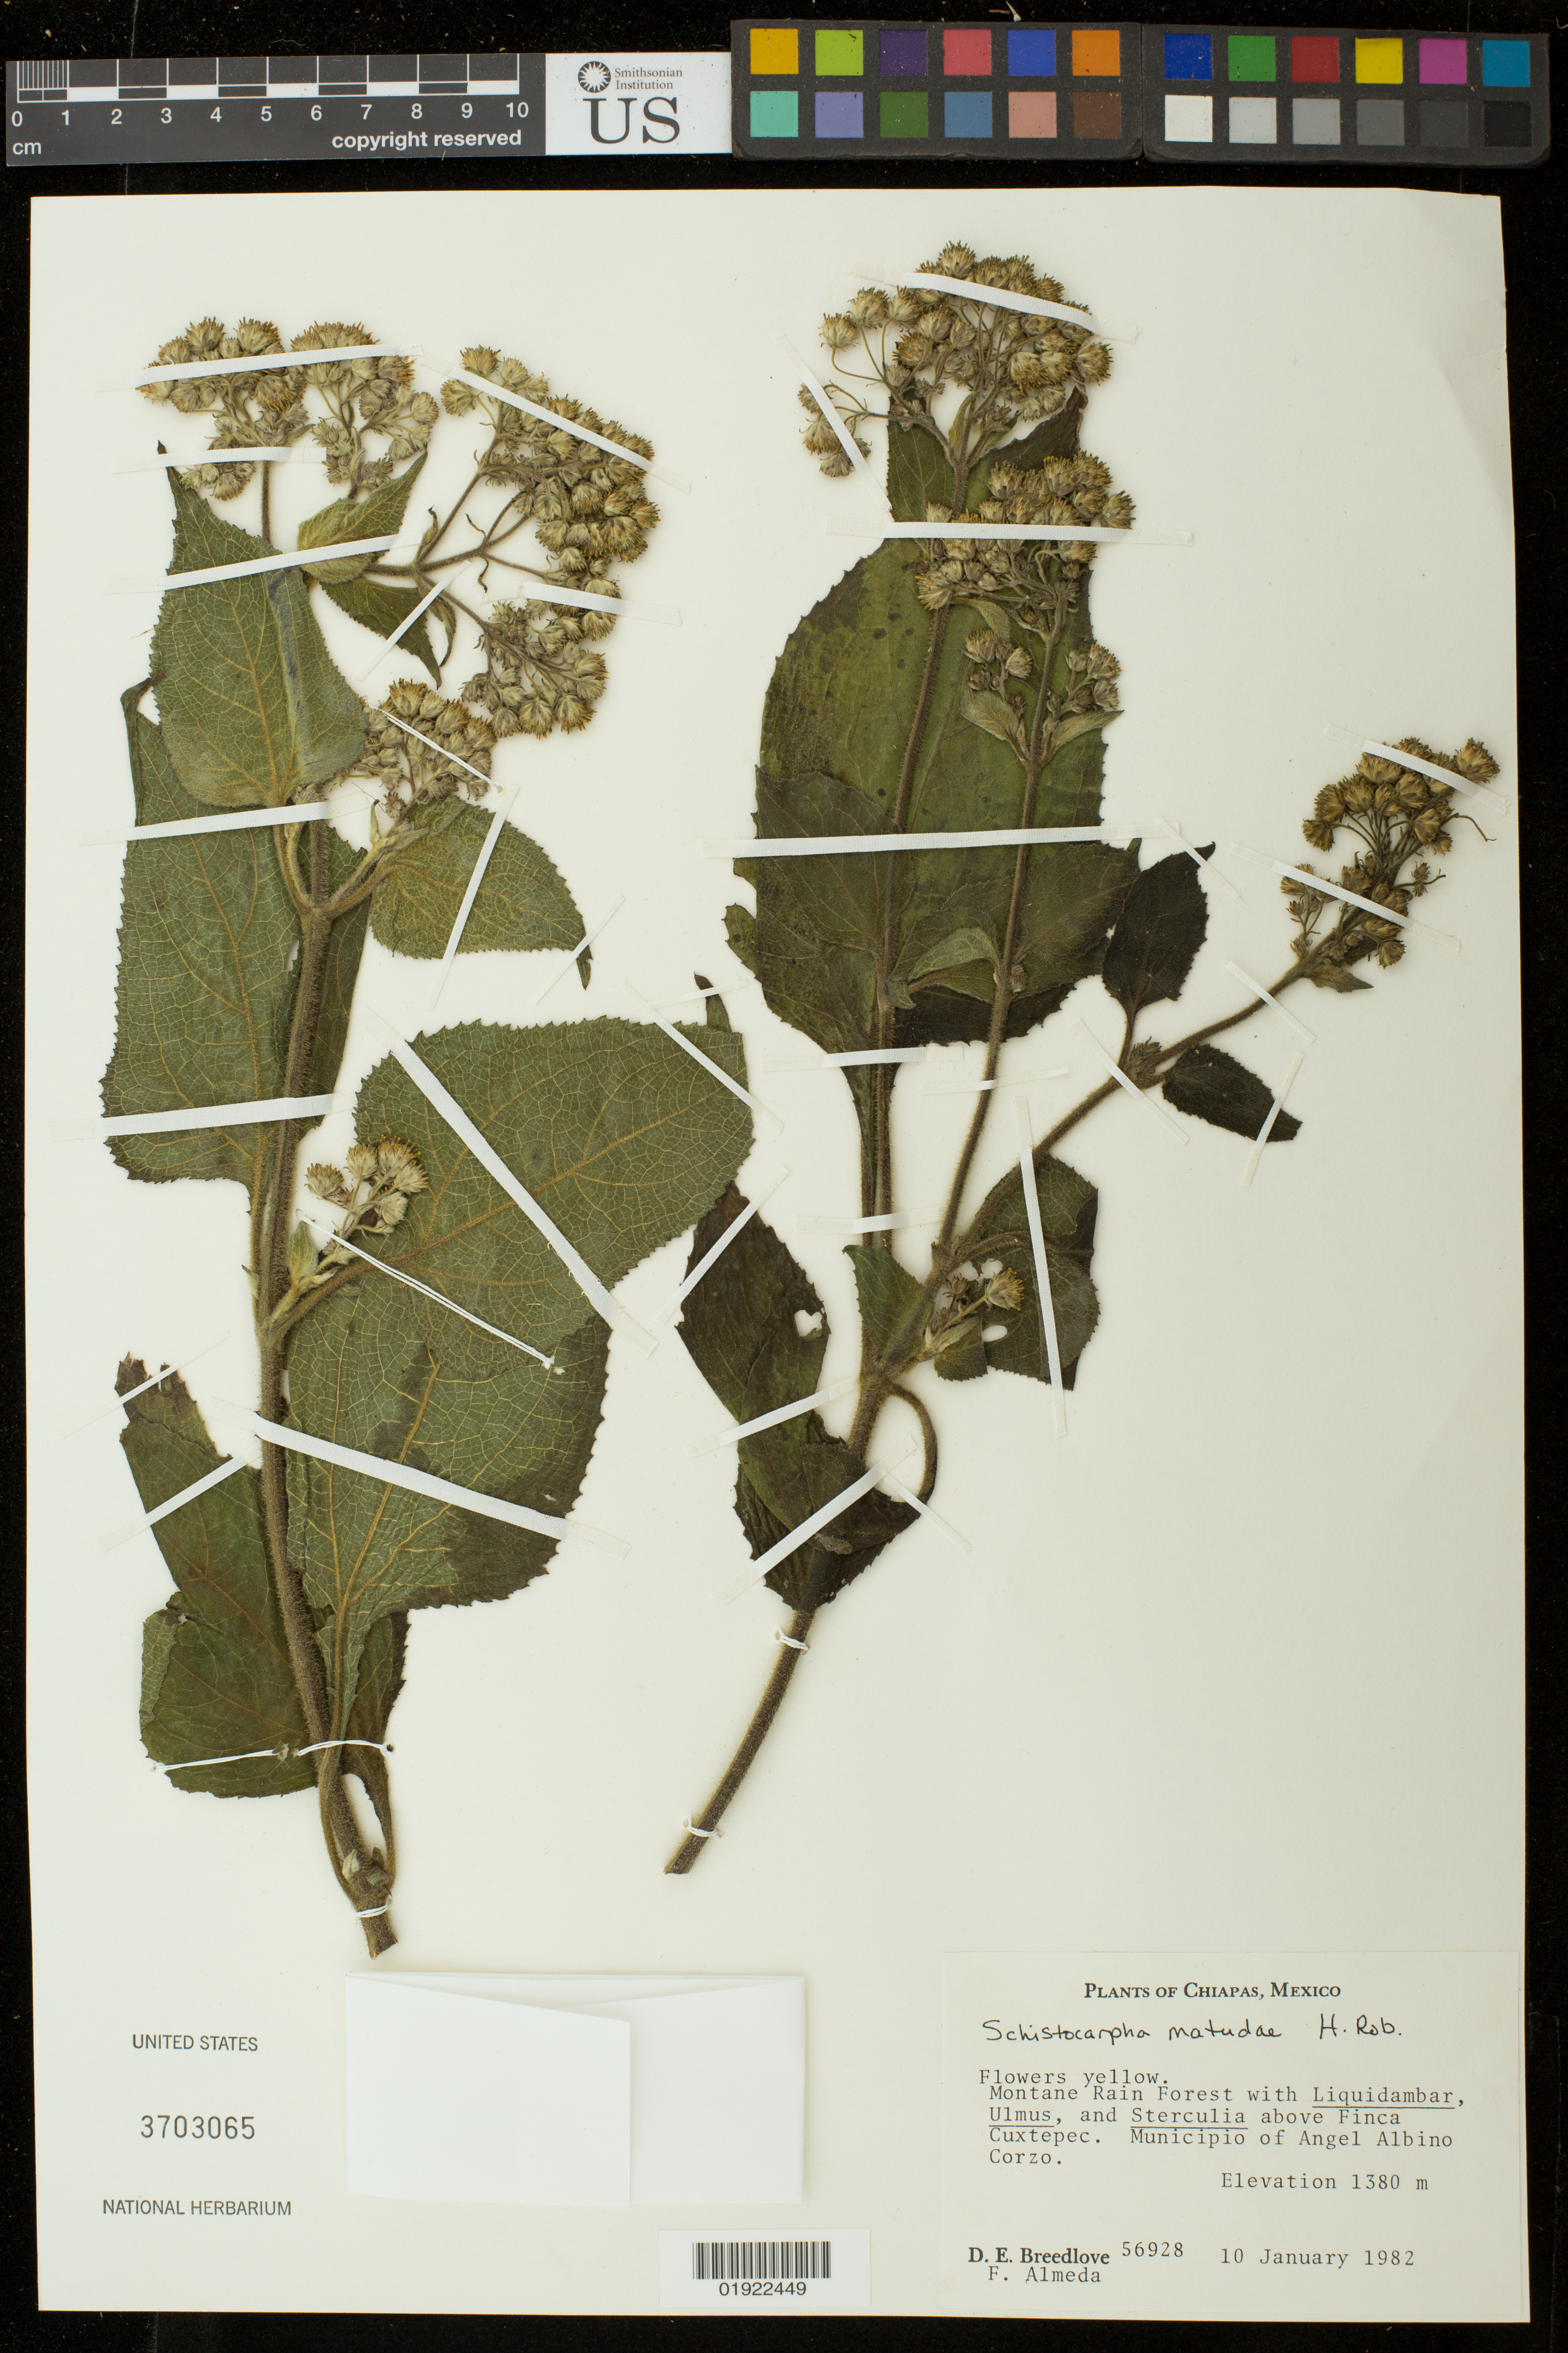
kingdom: Plantae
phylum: Tracheophyta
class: Magnoliopsida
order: Asterales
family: Asteraceae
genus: Schistocarpha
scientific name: Schistocarpha matudae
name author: H. Rob.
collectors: D. E. Breedlove & F. Almeda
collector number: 56928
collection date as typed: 10 January 1982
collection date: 1982-01-10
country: Mexico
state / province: Chiapas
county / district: Angel Albino Corzo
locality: above Finca Cuxtepec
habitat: montane rain forest with Liquidambar, Ulmus, and Sterculia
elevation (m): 1380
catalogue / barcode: US 3703065